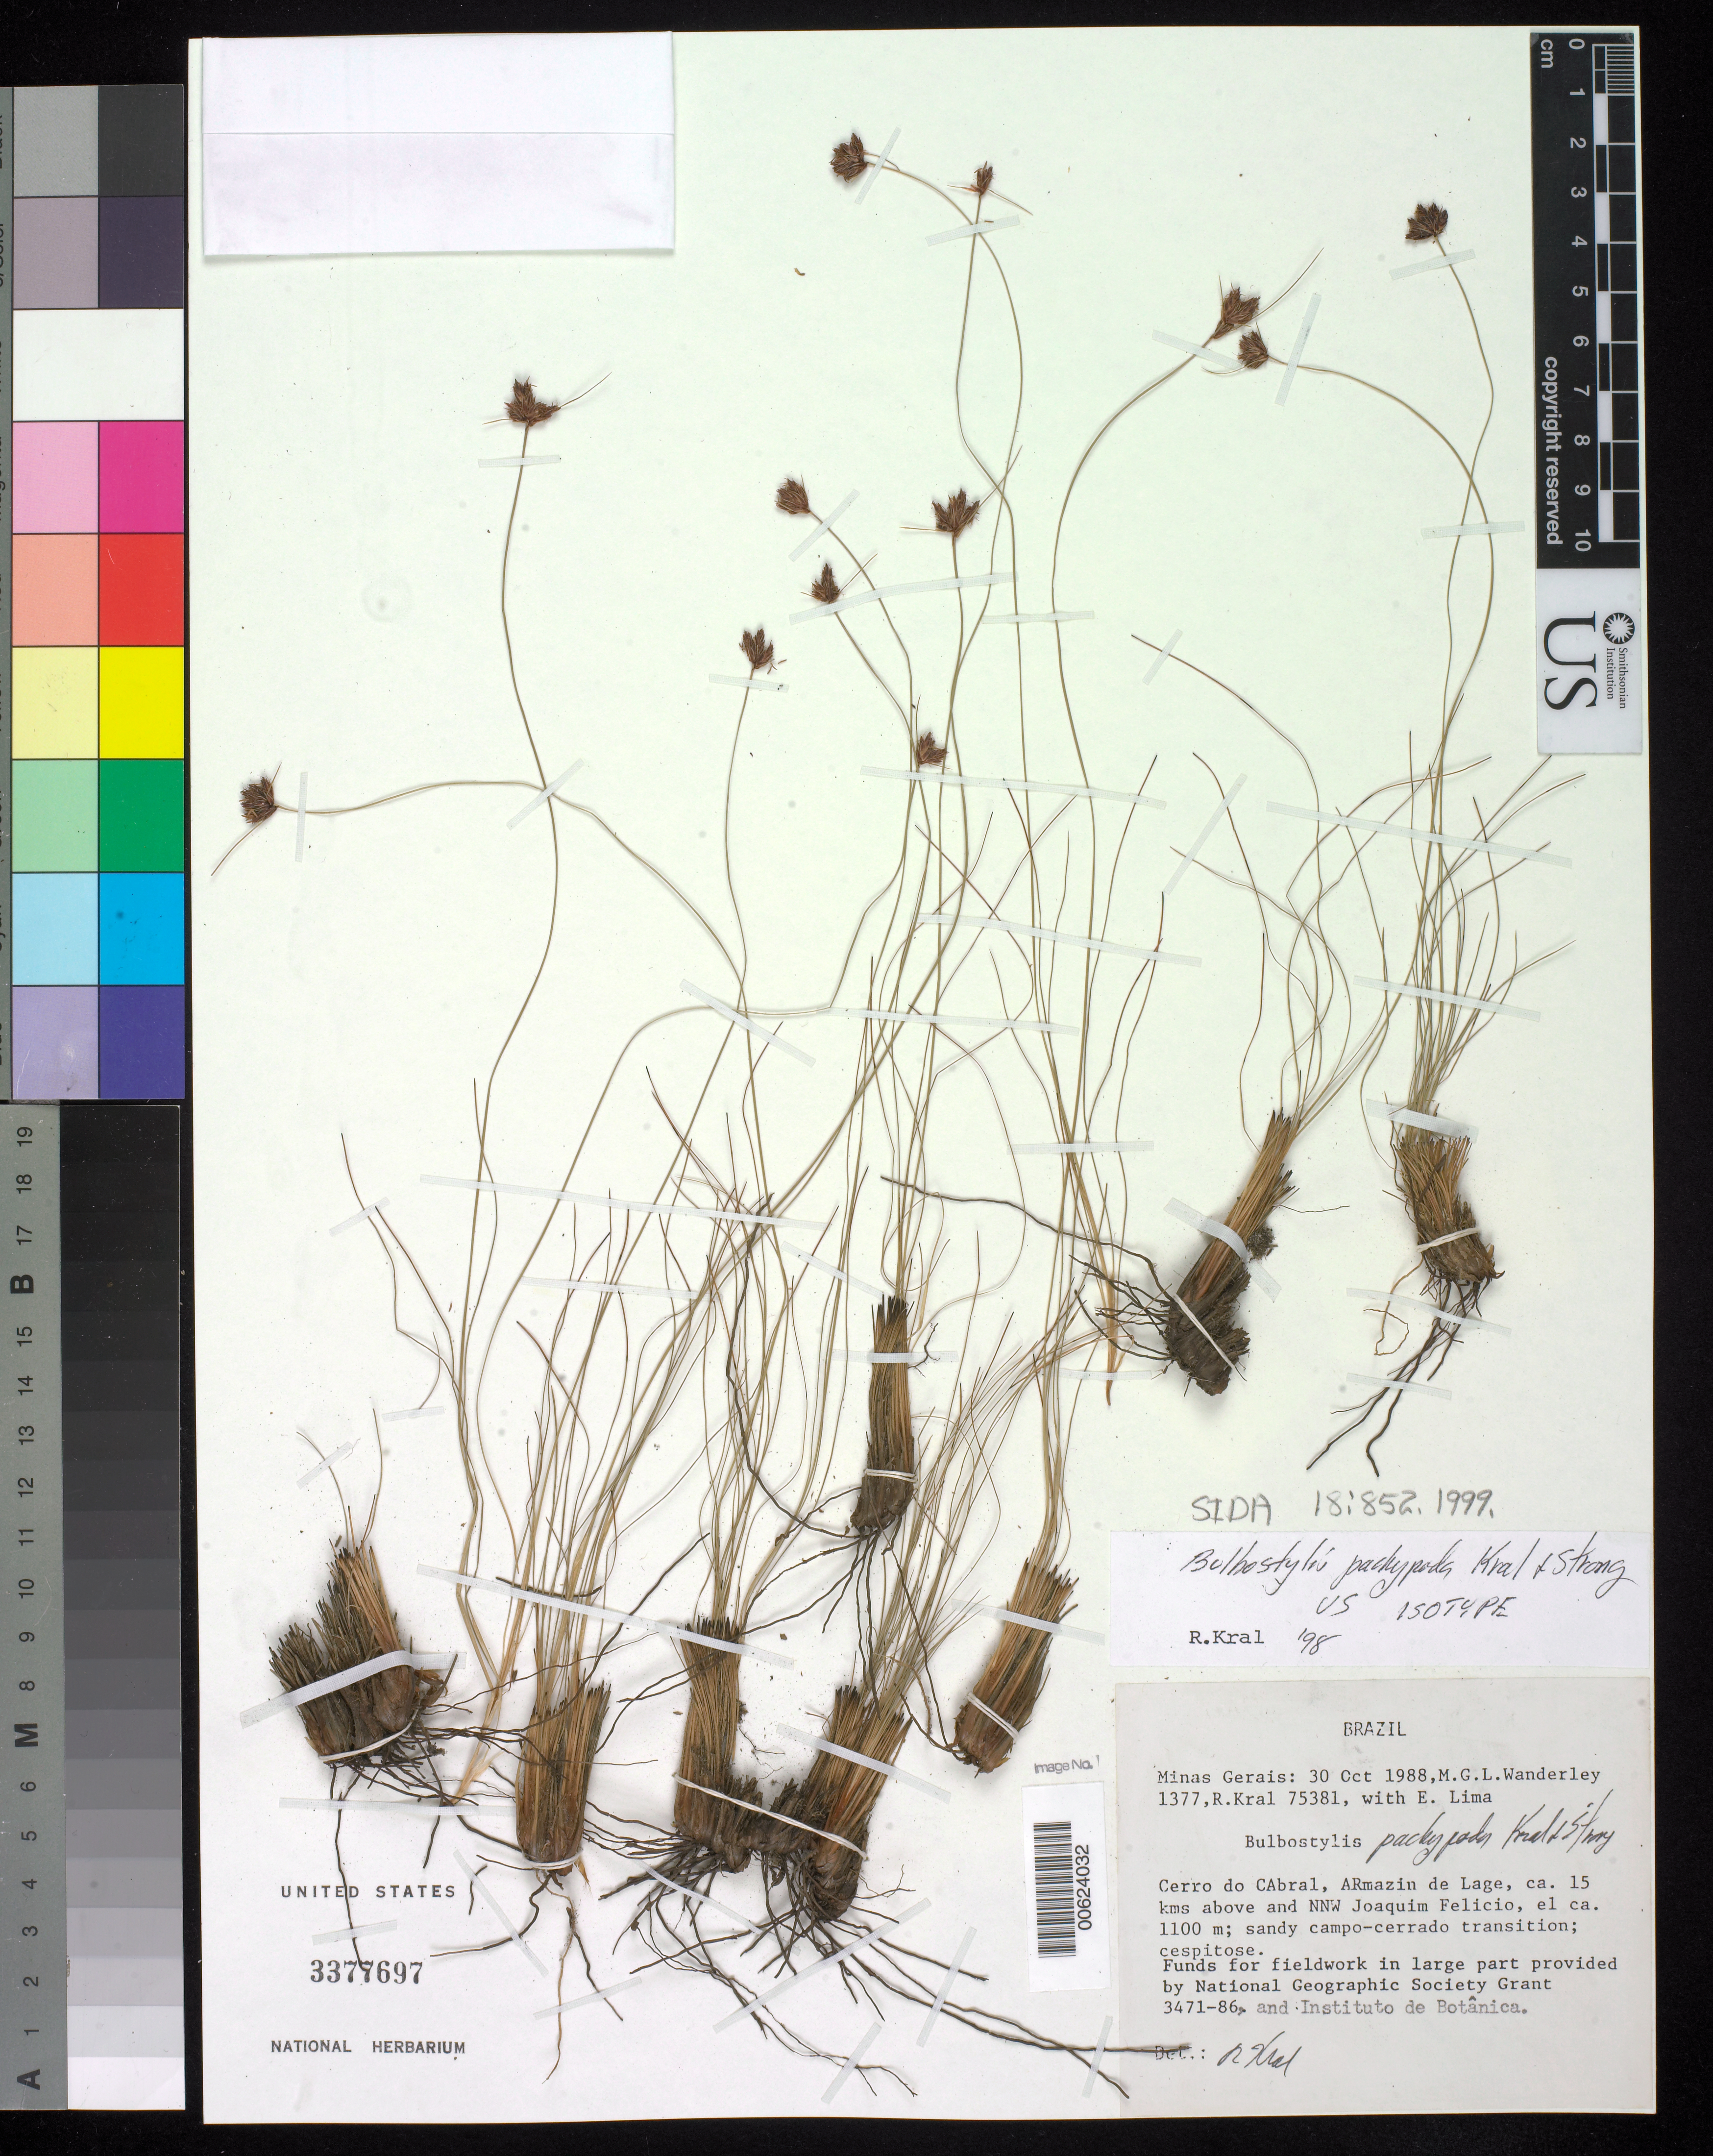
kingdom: Plantae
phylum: Tracheophyta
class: Liliopsida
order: Poales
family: Cyperaceae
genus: Bulbostylis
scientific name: Bulbostylis pachypoda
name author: Kral & M.T. Strong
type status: Isotype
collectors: R. Kral, M. G. L. Wanderley & E. Lima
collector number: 75381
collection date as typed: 30 Oct 1988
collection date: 1988-10-30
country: Brazil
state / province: Minas Gerais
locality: Cerro do Cabral, armazin de Lage, ca. 15 kms above & NNW Joaquim Felicio.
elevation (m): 1100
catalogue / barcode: US 3377697